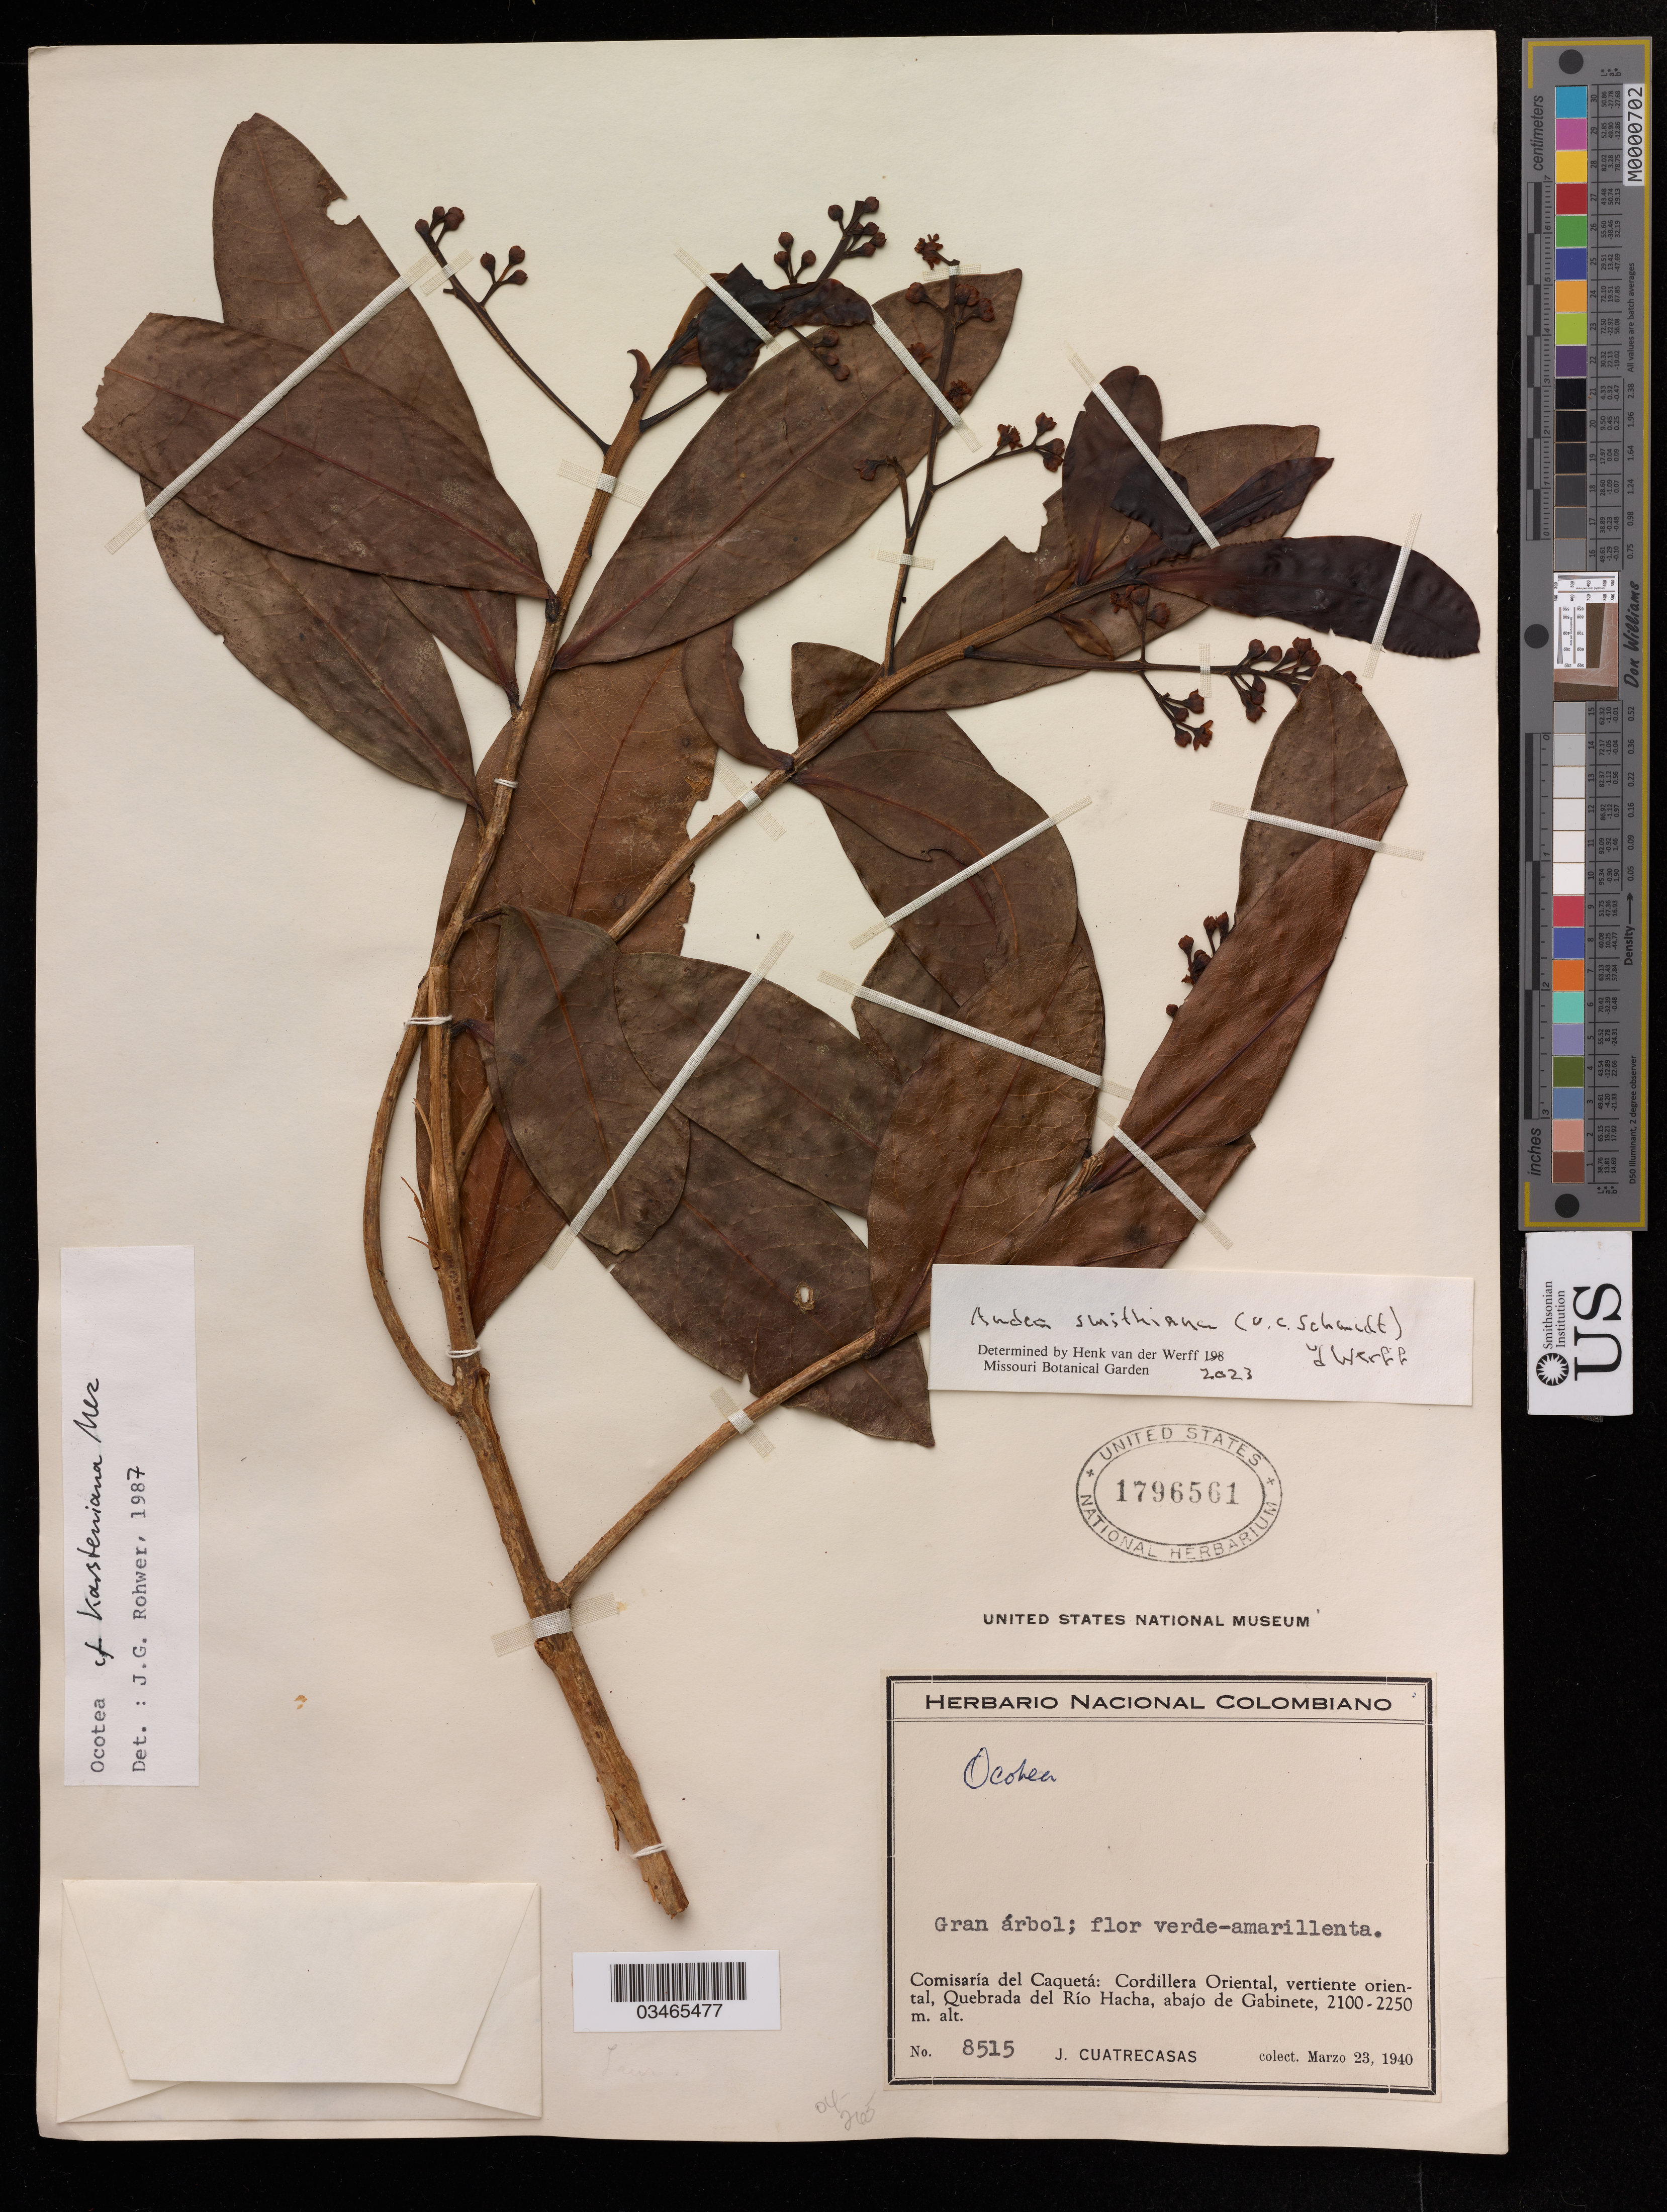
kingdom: Plantae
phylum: Tracheophyta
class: Magnoliopsida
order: Laurales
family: Lauraceae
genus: Andea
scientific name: Andea smithiana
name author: (J.M. Crane et al.) J.L. Clark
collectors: J. Cuatrecasas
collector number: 8515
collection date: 1940-03-23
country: Colombia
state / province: Caquetá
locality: Cordillera Oriental, vertiente oriental, Quebrada del Río Hacha, abajo de Gabinete.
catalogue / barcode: US 1796561